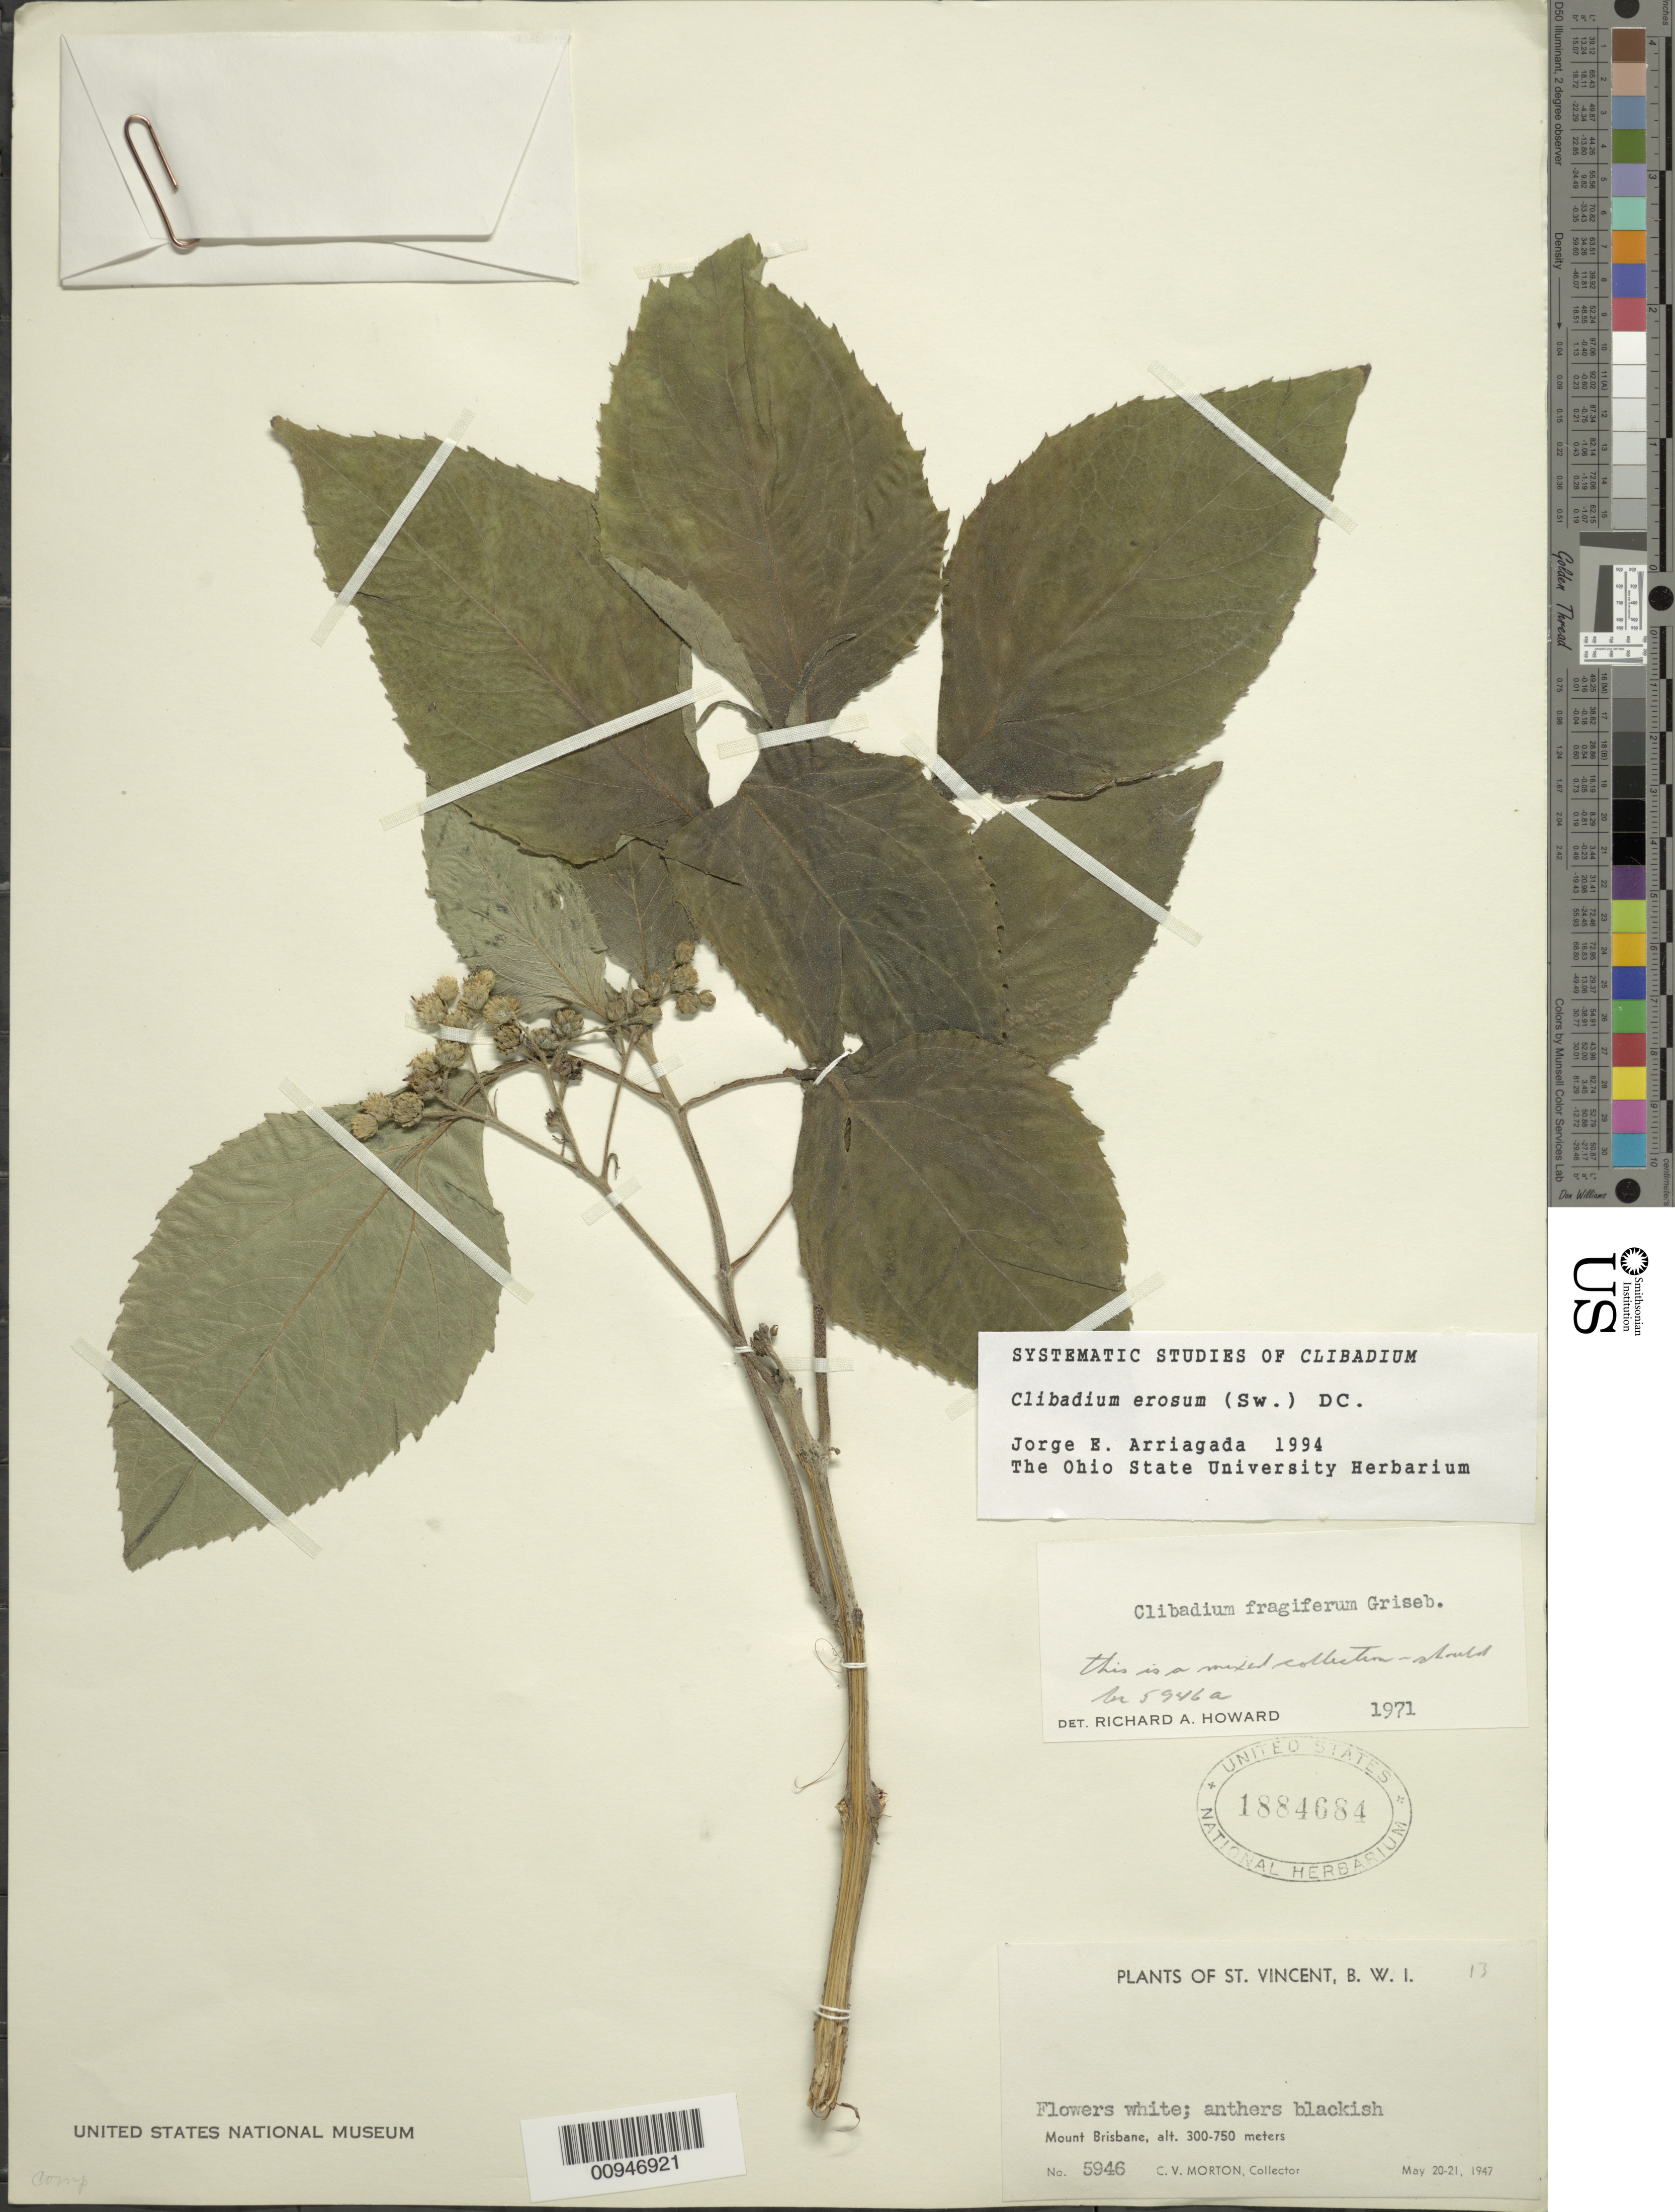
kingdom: Plantae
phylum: Tracheophyta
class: Magnoliopsida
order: Asterales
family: Asteraceae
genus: Clibadium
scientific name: Clibadium erosum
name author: (Sw.) DC.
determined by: Arriagada, J. E.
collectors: C. V. Morton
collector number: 5946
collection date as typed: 20 May 1947 to 21 May 1947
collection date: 1947-05-20/1947-05-21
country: St. Vincent - Grenadines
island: St. Vincent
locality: Mount Brisbane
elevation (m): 300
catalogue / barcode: US 1884684